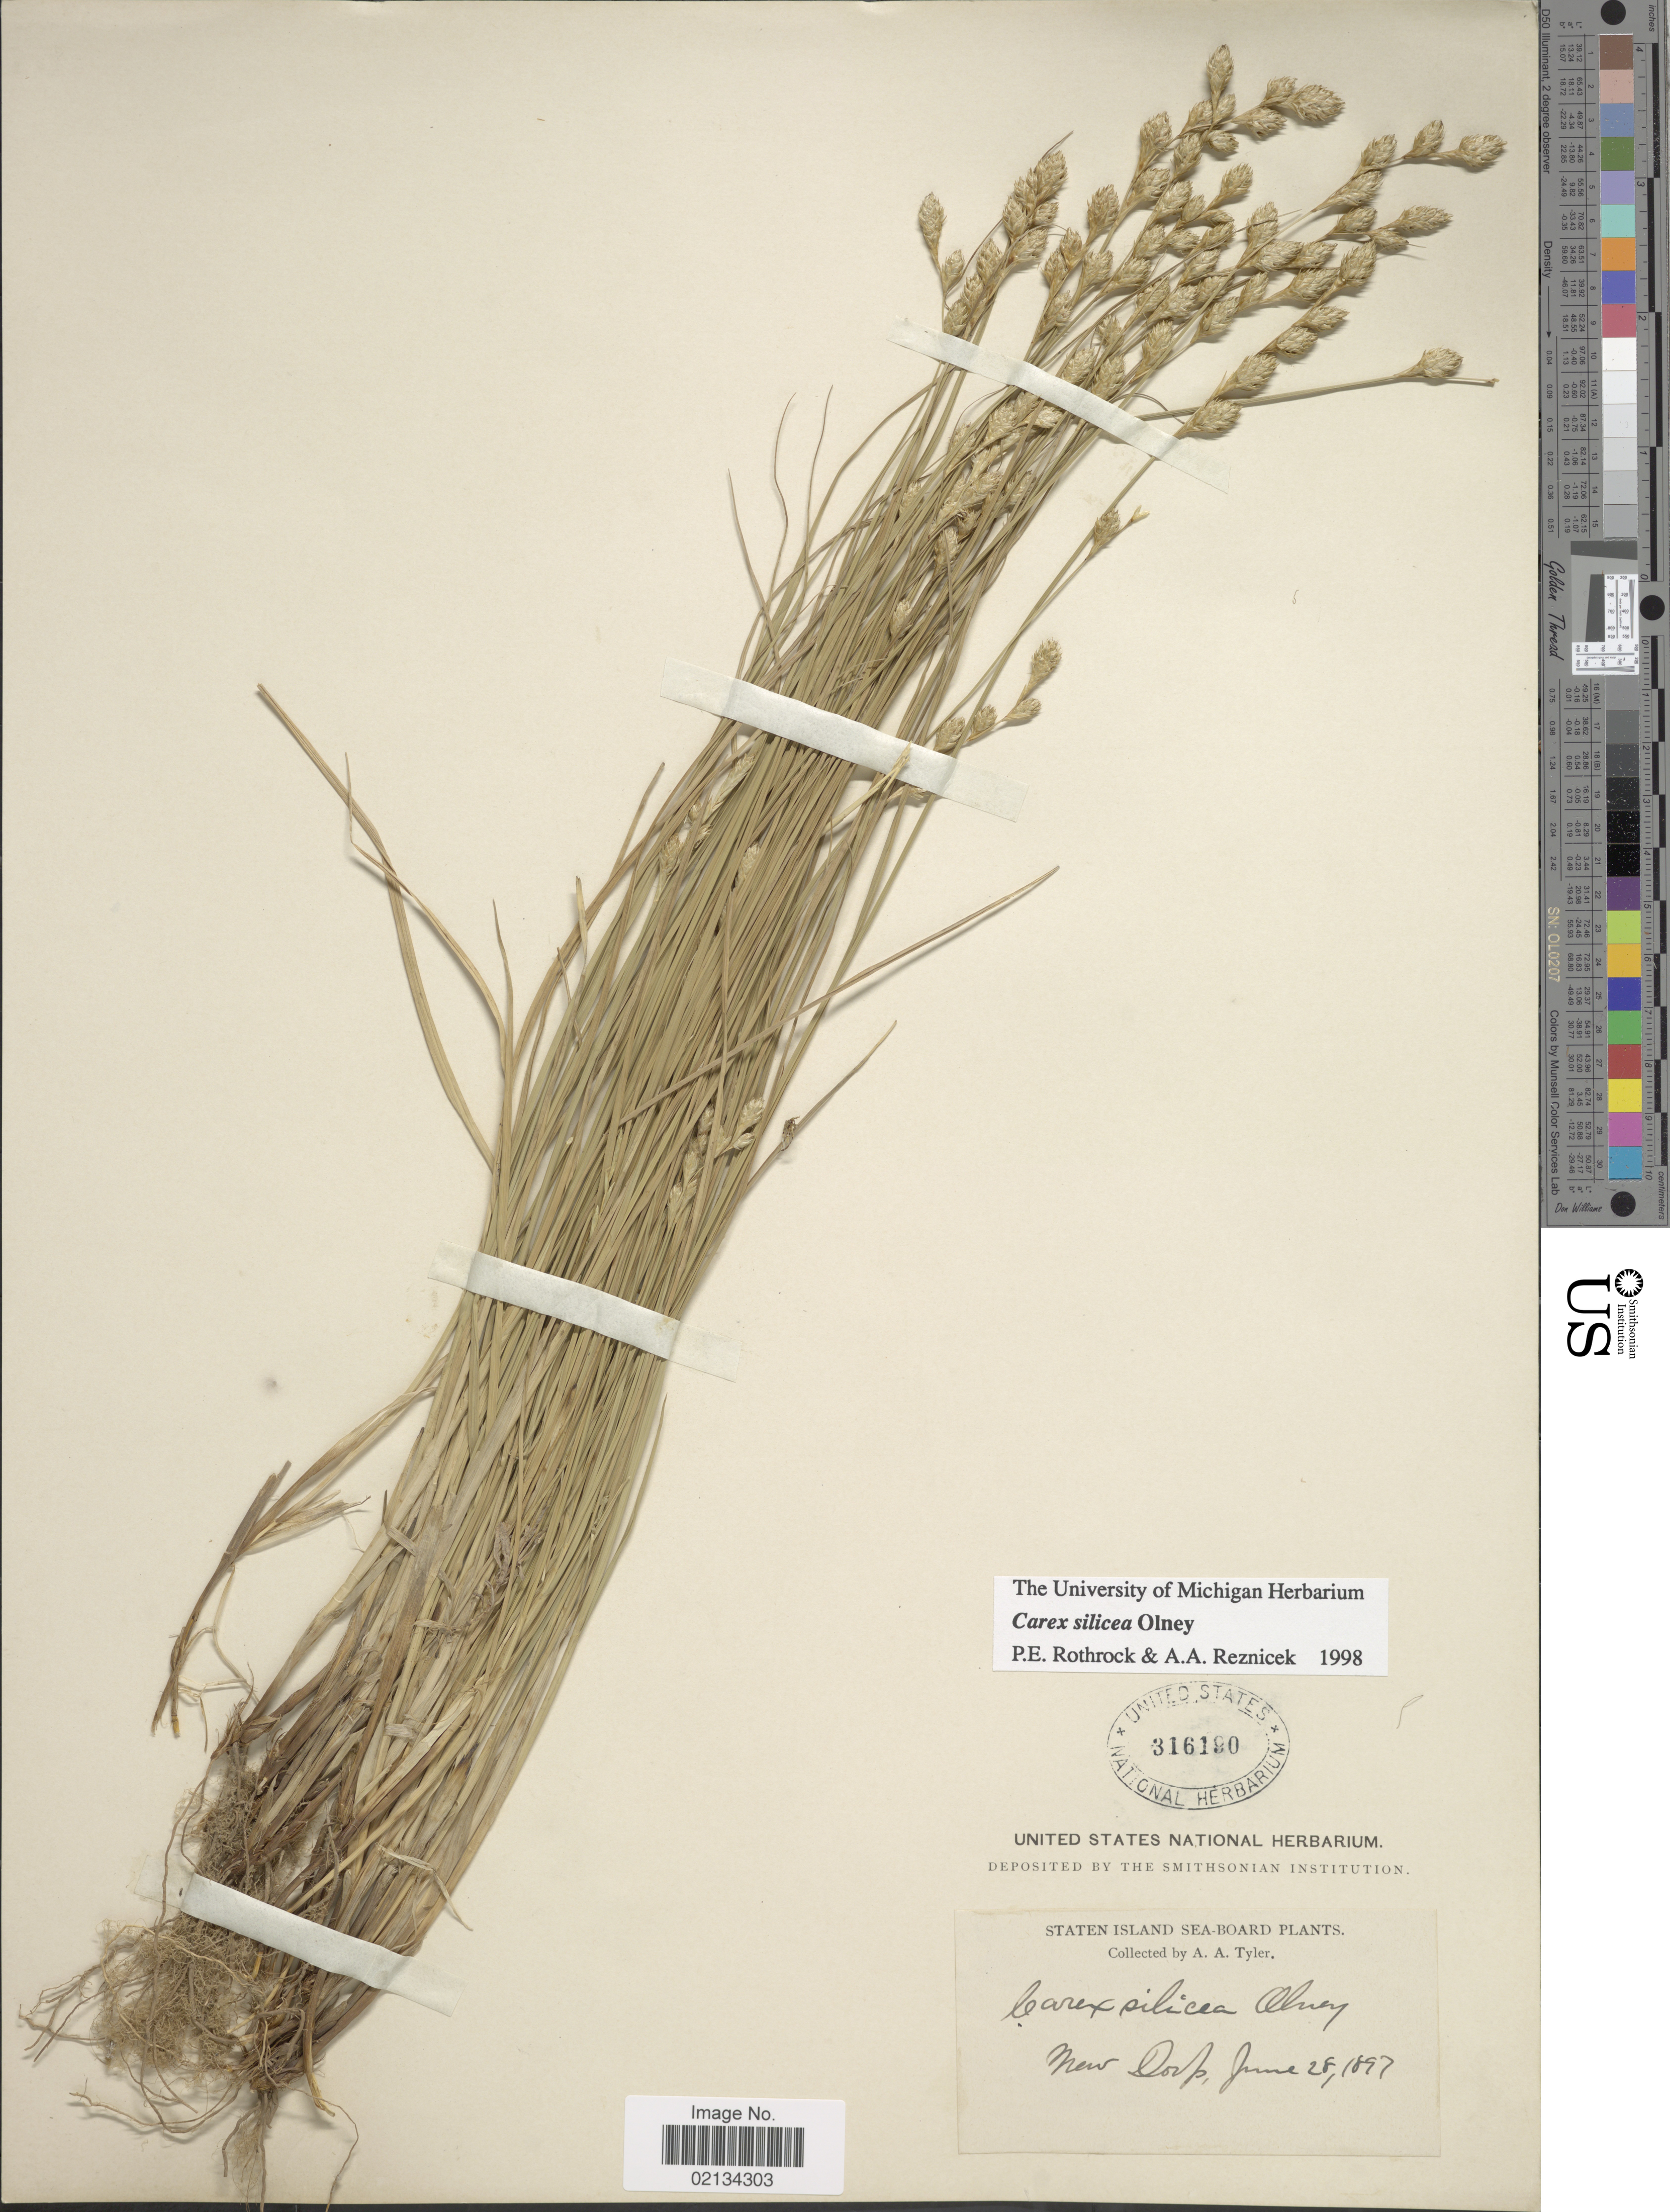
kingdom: Plantae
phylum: Tracheophyta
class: Liliopsida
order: Poales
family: Cyperaceae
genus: Carex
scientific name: Carex silicea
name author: Olney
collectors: A. Tyler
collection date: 1897-06-28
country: United States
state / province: New York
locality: Staten Island Sea-Board, New Dorp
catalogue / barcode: US 316190